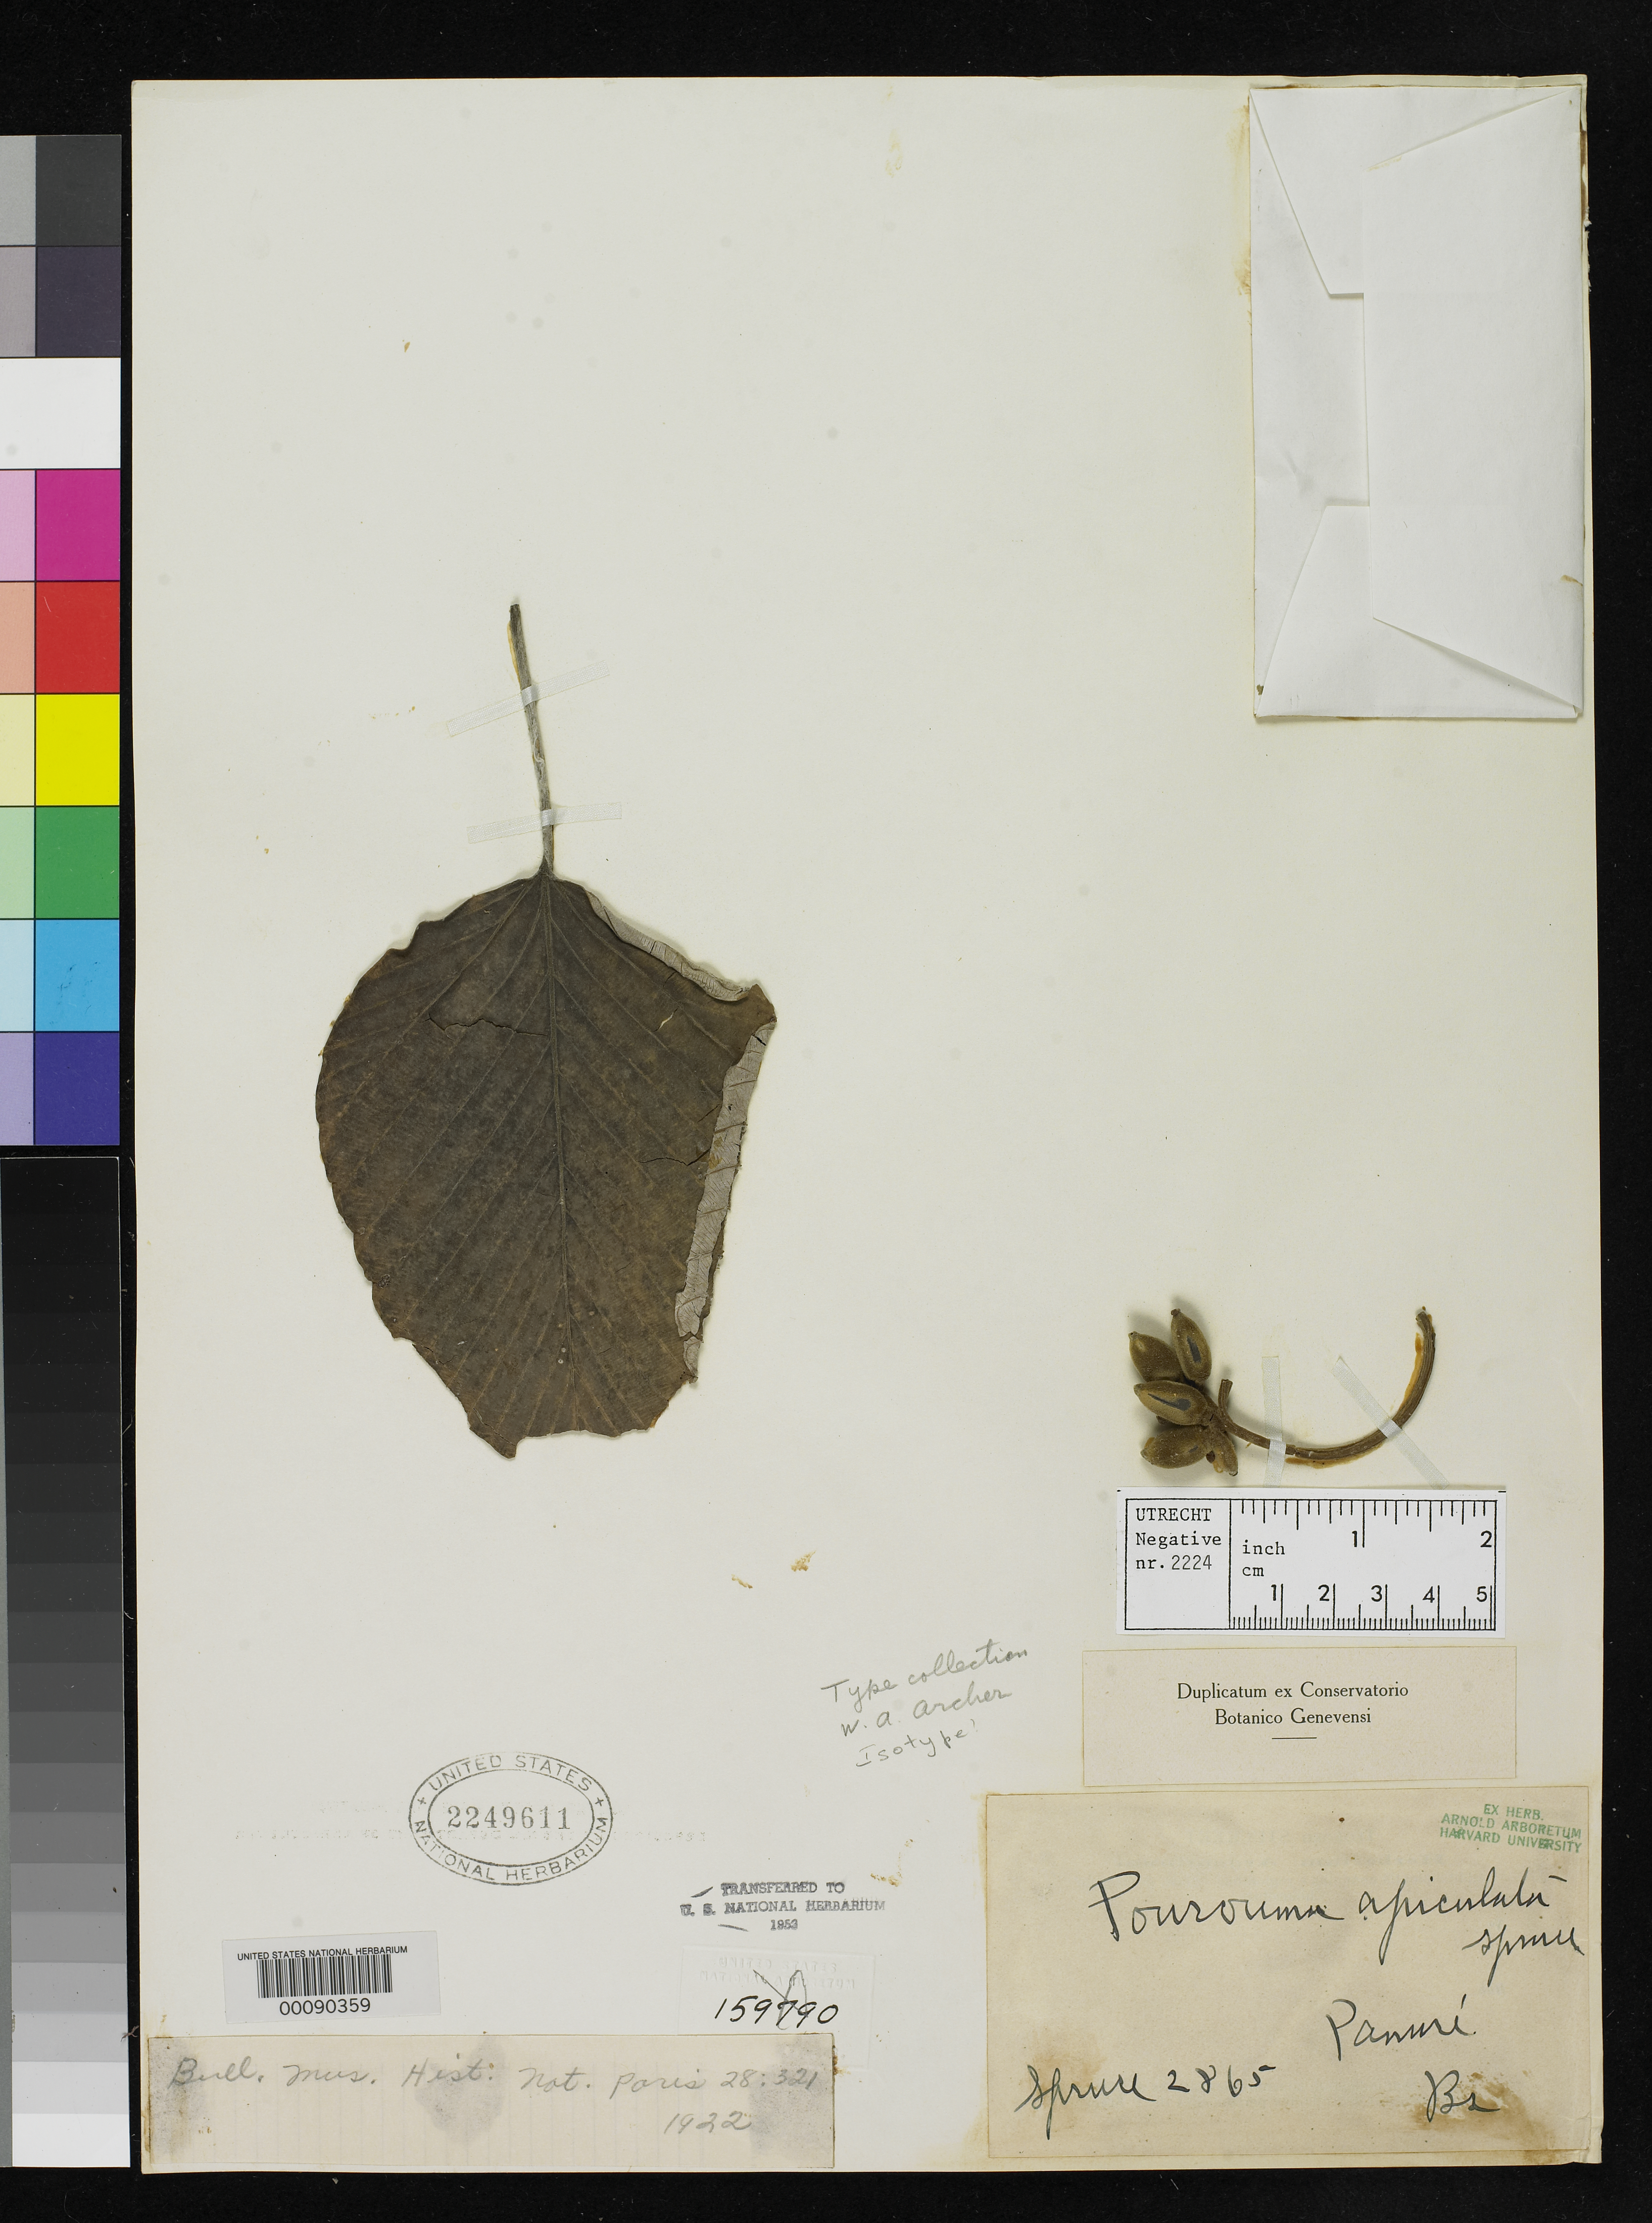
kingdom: Plantae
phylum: Tracheophyta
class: Magnoliopsida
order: Rosales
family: Urticaceae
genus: Pourouma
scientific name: Pourouma apiculata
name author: Spruce ex Benoist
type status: Isotype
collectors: R. Spruce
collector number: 2865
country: Brazil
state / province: Amazonas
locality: Near Panure ad Rio Vaupes.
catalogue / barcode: US 2249611